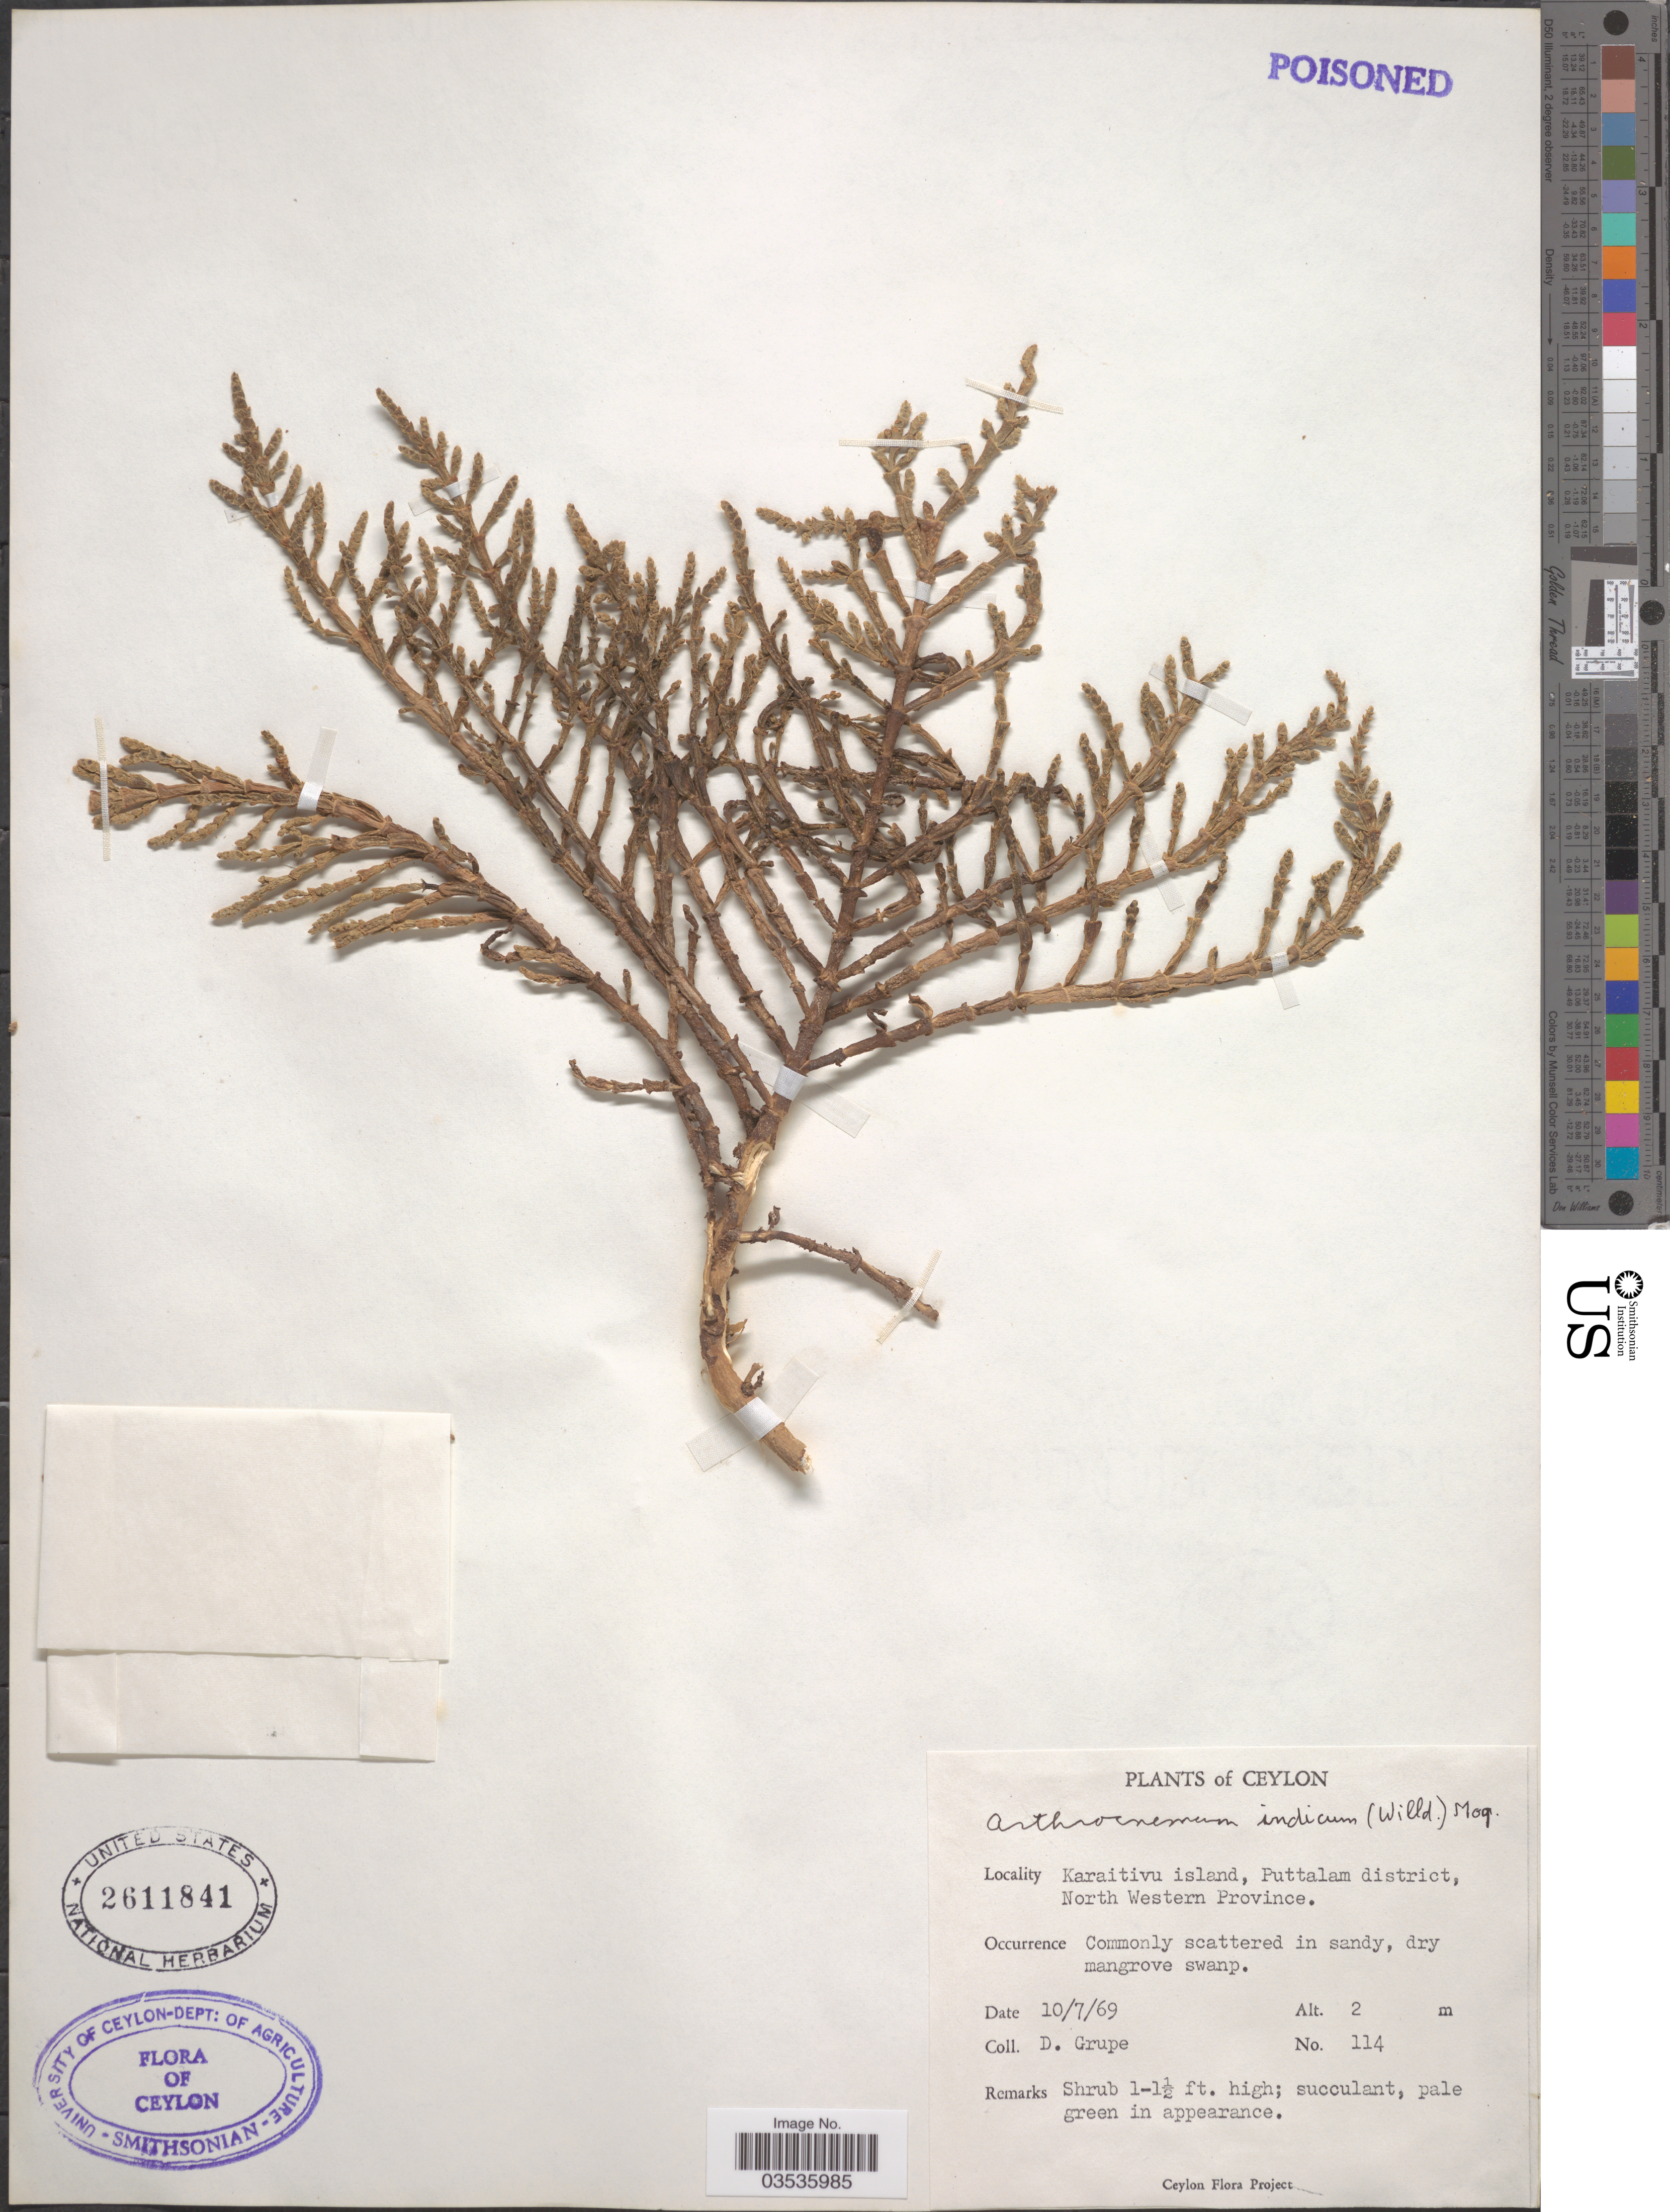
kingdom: Plantae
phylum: Tracheophyta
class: Magnoliopsida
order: Caryophyllales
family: Amaranthaceae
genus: Salicornia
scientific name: Salicornia brachiata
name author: Roxb.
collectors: D. Grupe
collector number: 114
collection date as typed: Transcribed d/m/y: 10/7/69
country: Sri Lanka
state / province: North Western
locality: Ceylon. Karaitivu island, Puttalam district.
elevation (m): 2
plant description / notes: Cited in Fl. Ceylon, vol. 9: 20. 1995.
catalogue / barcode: US 2611841